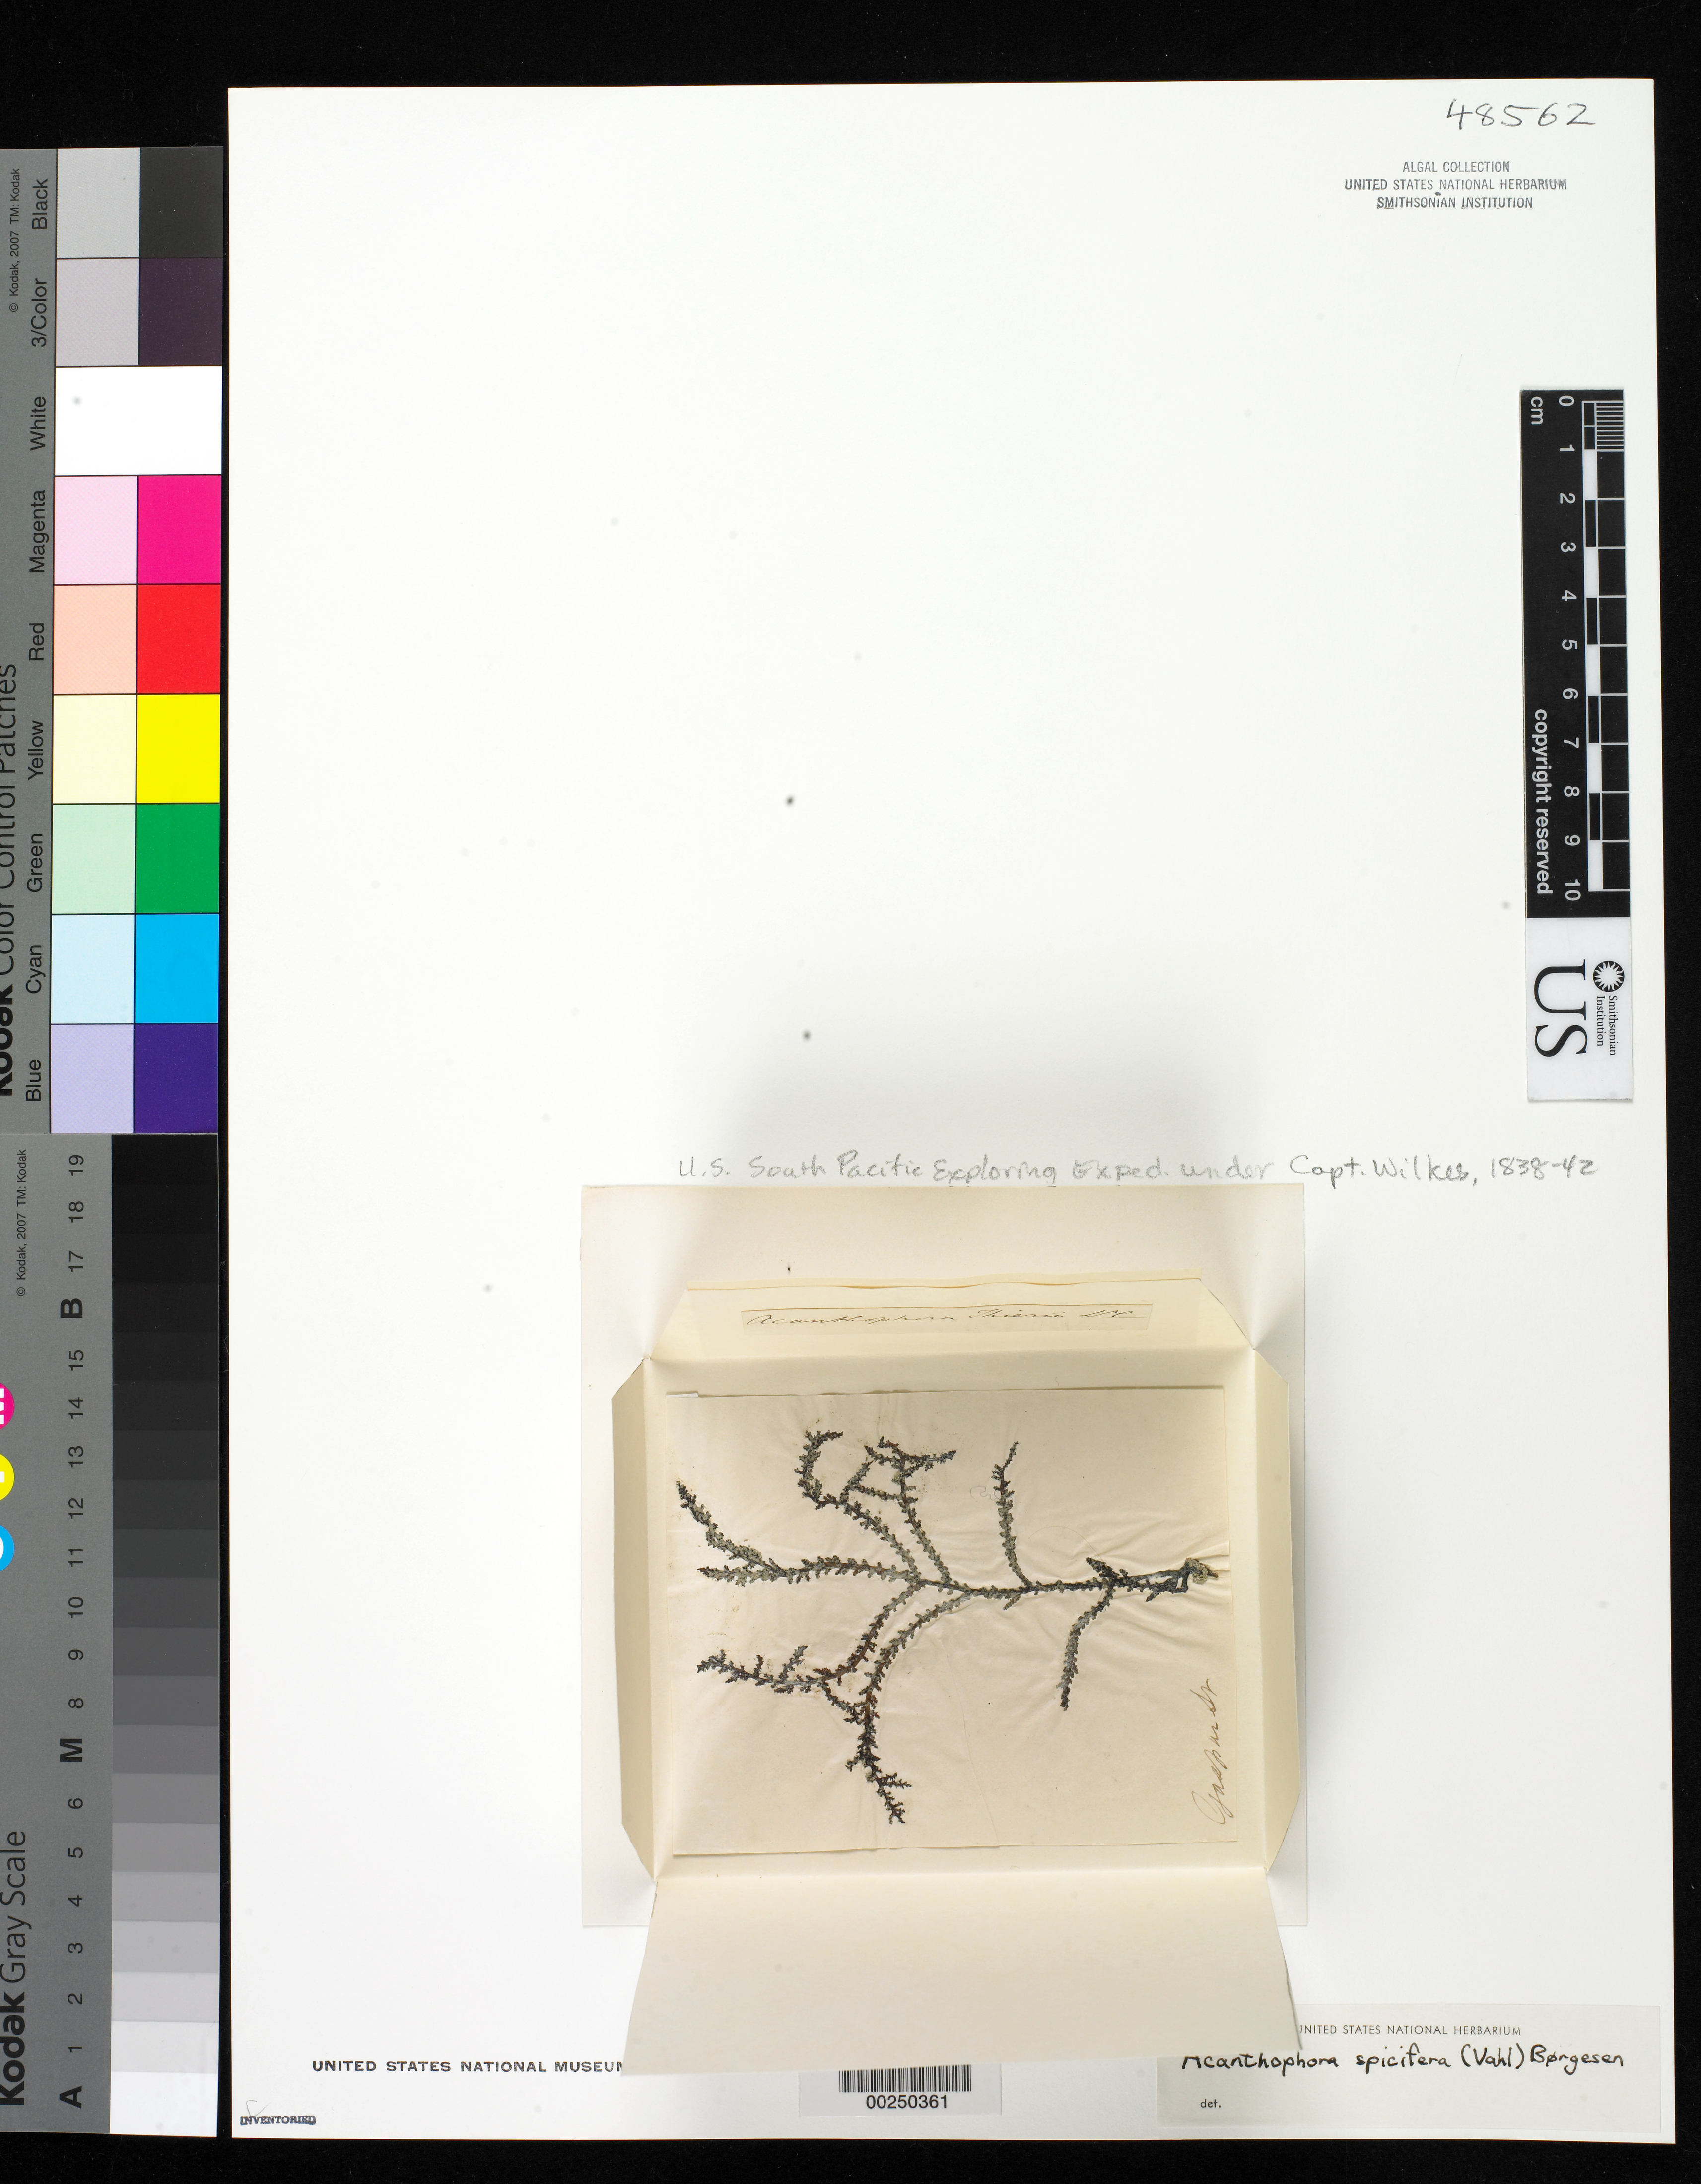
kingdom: Plantae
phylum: Rhodophyta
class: Florideophyceae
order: Ceramiales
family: Rhodomelaceae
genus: Acanthophora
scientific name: Acanthophora spicifera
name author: (Vahl) Børgesen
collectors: W. D. Brackenridge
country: Indonesia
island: Sumatra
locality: Kelasa Strait (Gaspar Strait)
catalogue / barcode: US 48562